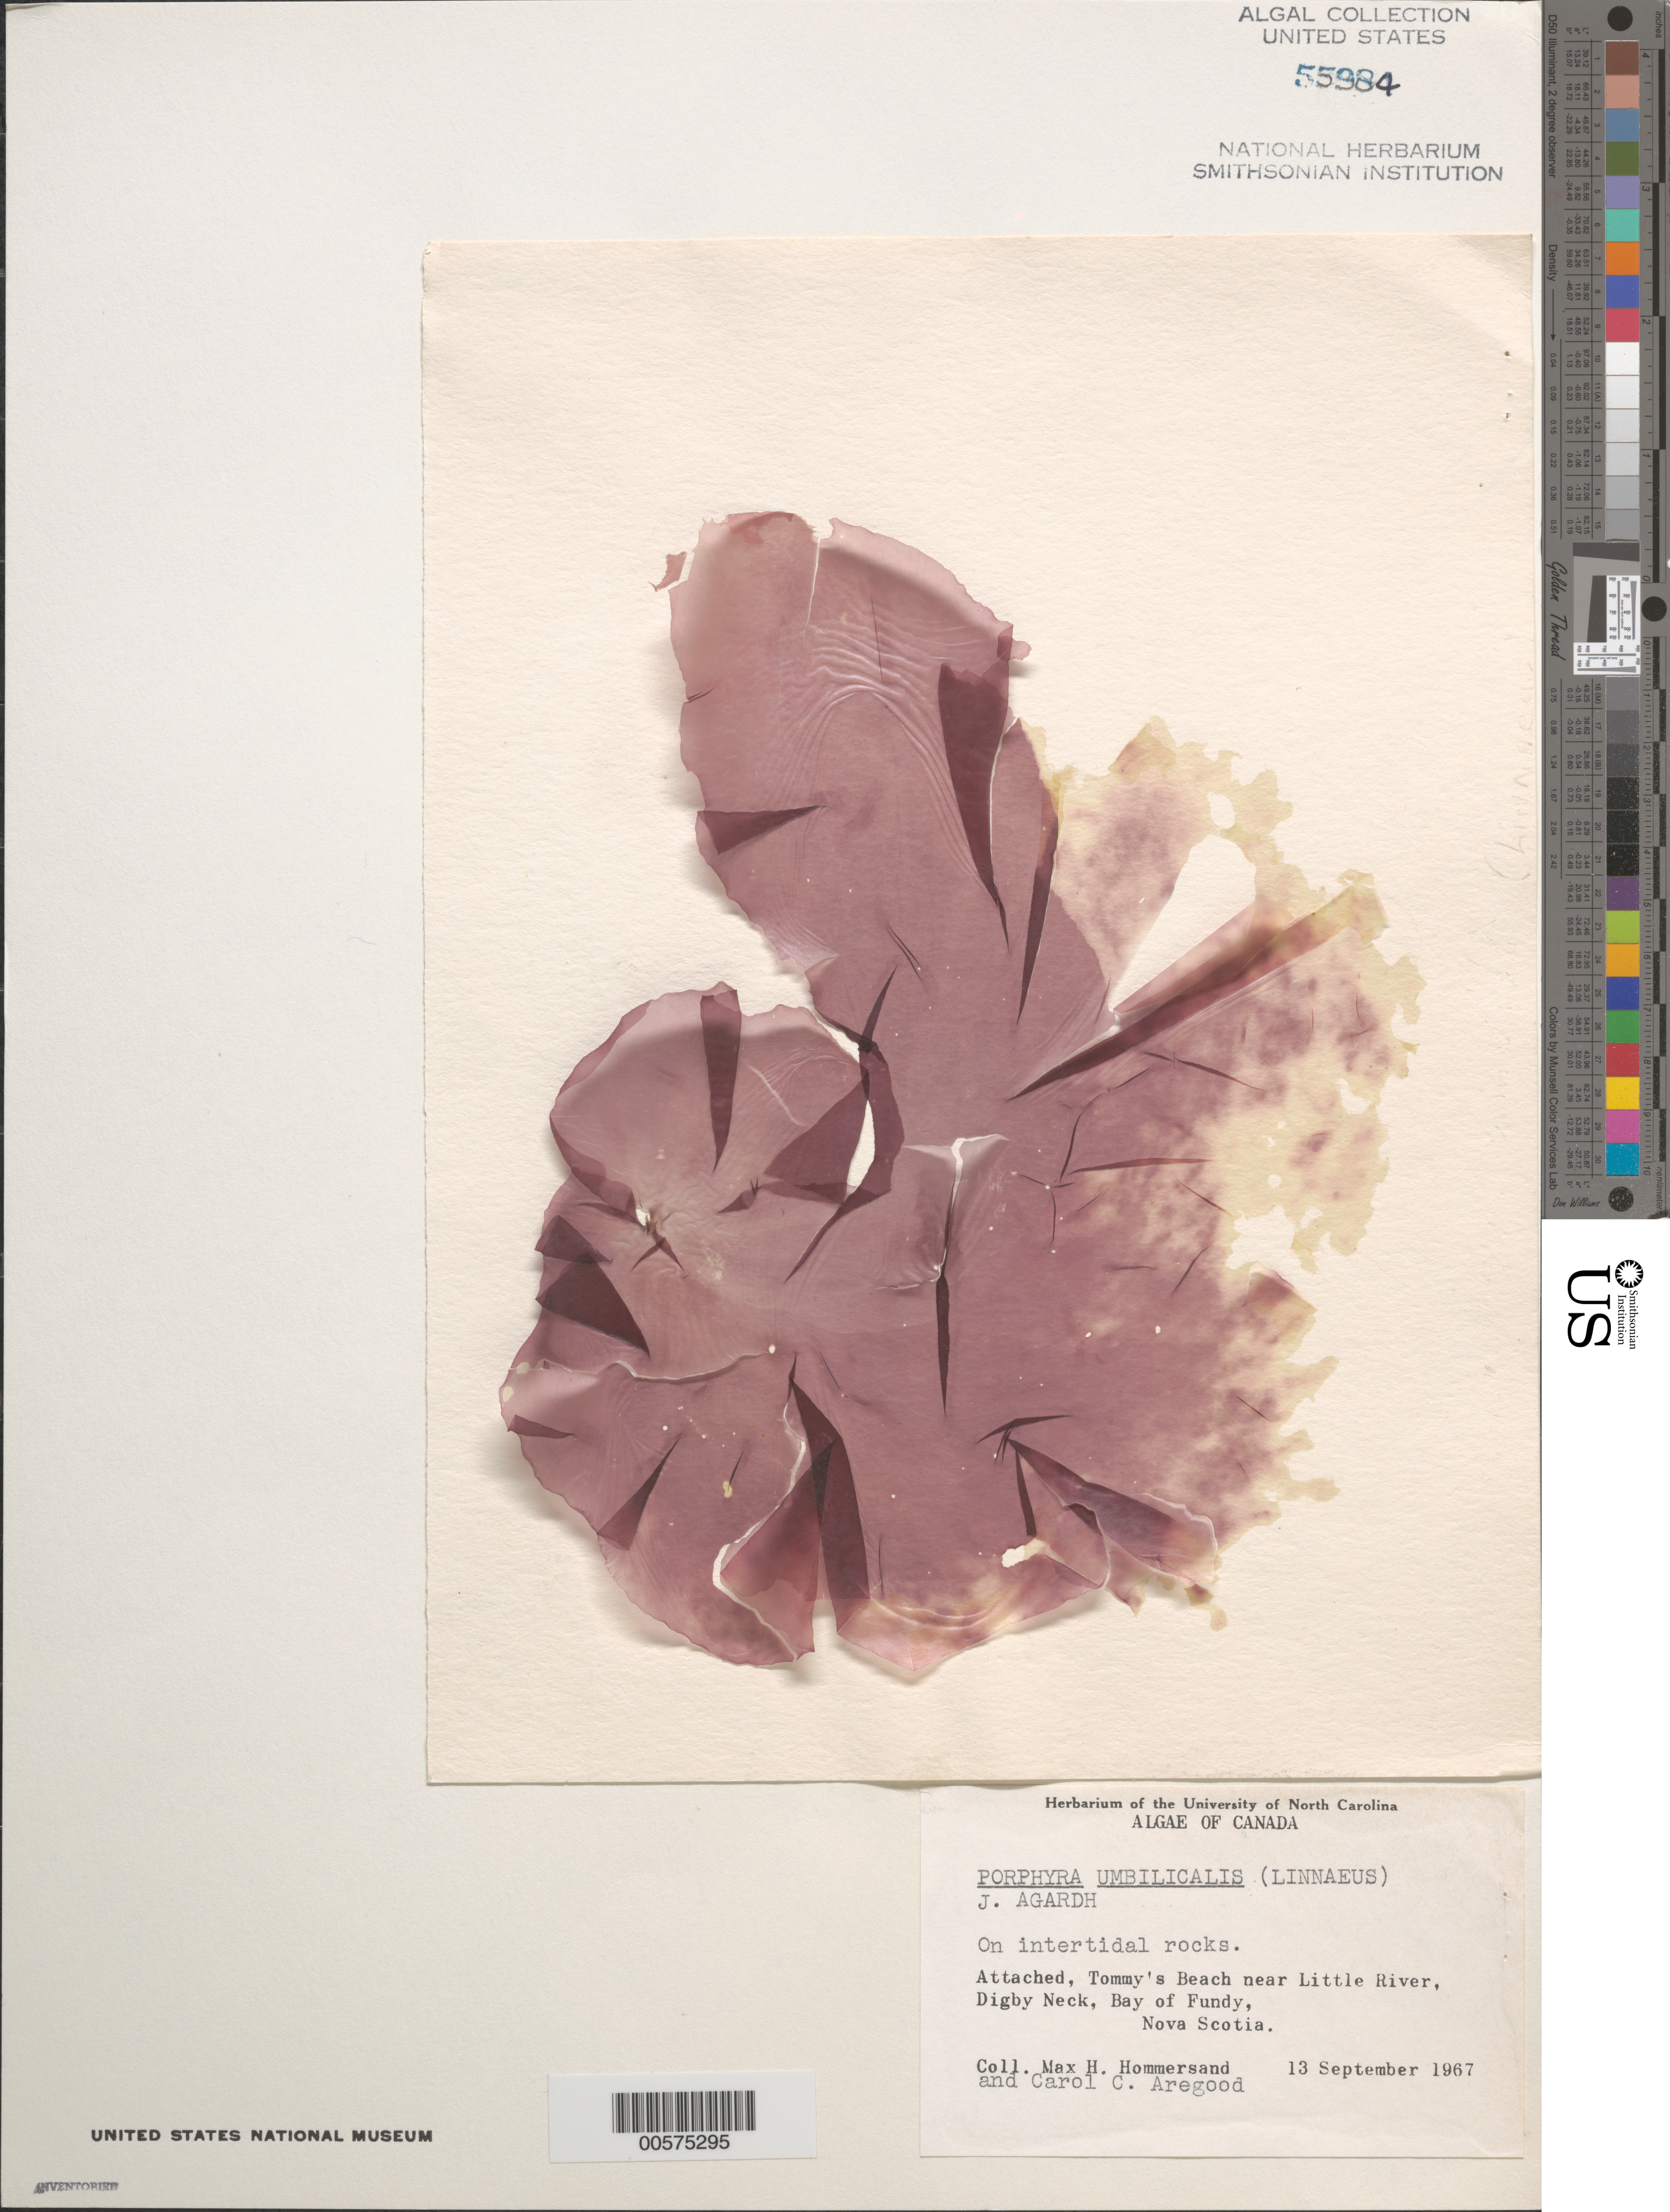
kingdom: Plantae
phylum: Rhodophyta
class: Bangiophyceae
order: Bangiales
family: Bangiaceae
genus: Porphyra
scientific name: Porphyra umbilicalis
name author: Kütz.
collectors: M. H. Hommersand & C. Aregood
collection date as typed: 13 Sep 1967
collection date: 1967-09-13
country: Canada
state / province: Nova Scotia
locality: Tommy's Beach near Little River, Digby Neck, Bay of Fundy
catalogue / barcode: US 55984